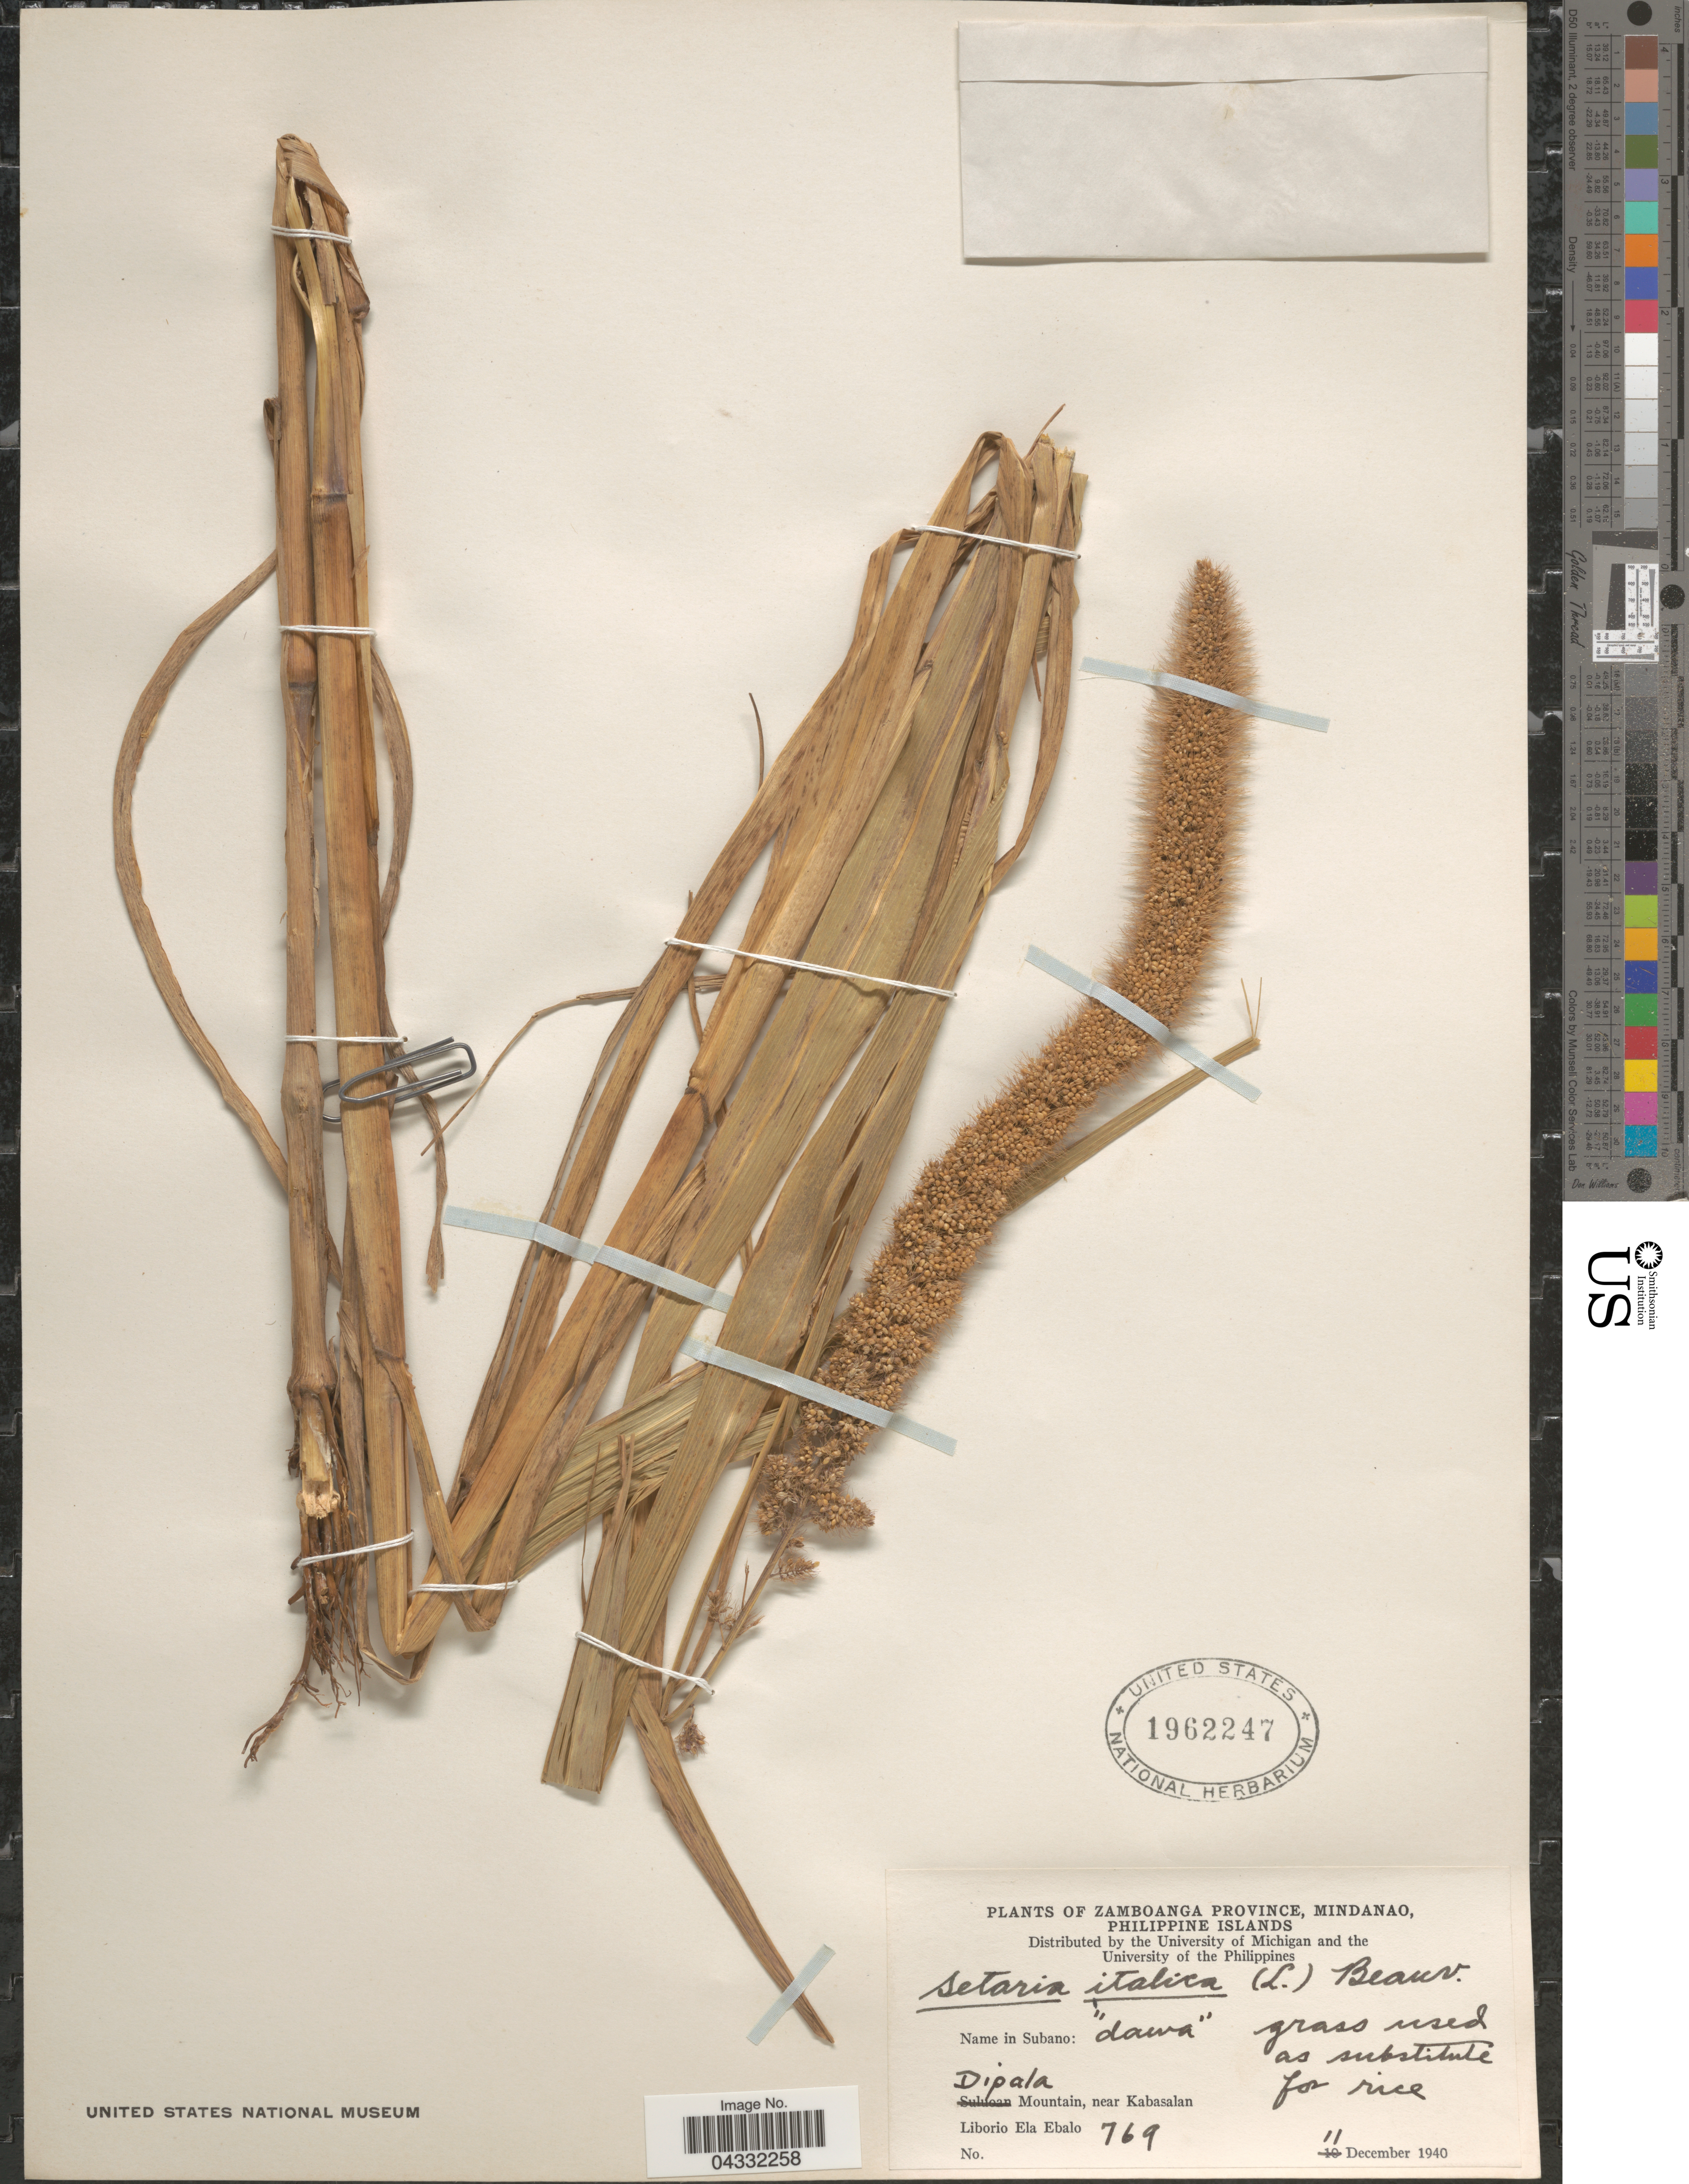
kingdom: Plantae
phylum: Tracheophyta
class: Liliopsida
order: Poales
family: Poaceae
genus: Setaria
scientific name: Setaria italica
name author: (L.) P. Beauv.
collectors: L. Ebalo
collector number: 769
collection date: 1940-12-11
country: Philippines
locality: Zamboanga Province, Mindanao, Philippine Islands. Dipala Mountain, near Kabasalan.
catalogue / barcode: US 1962247